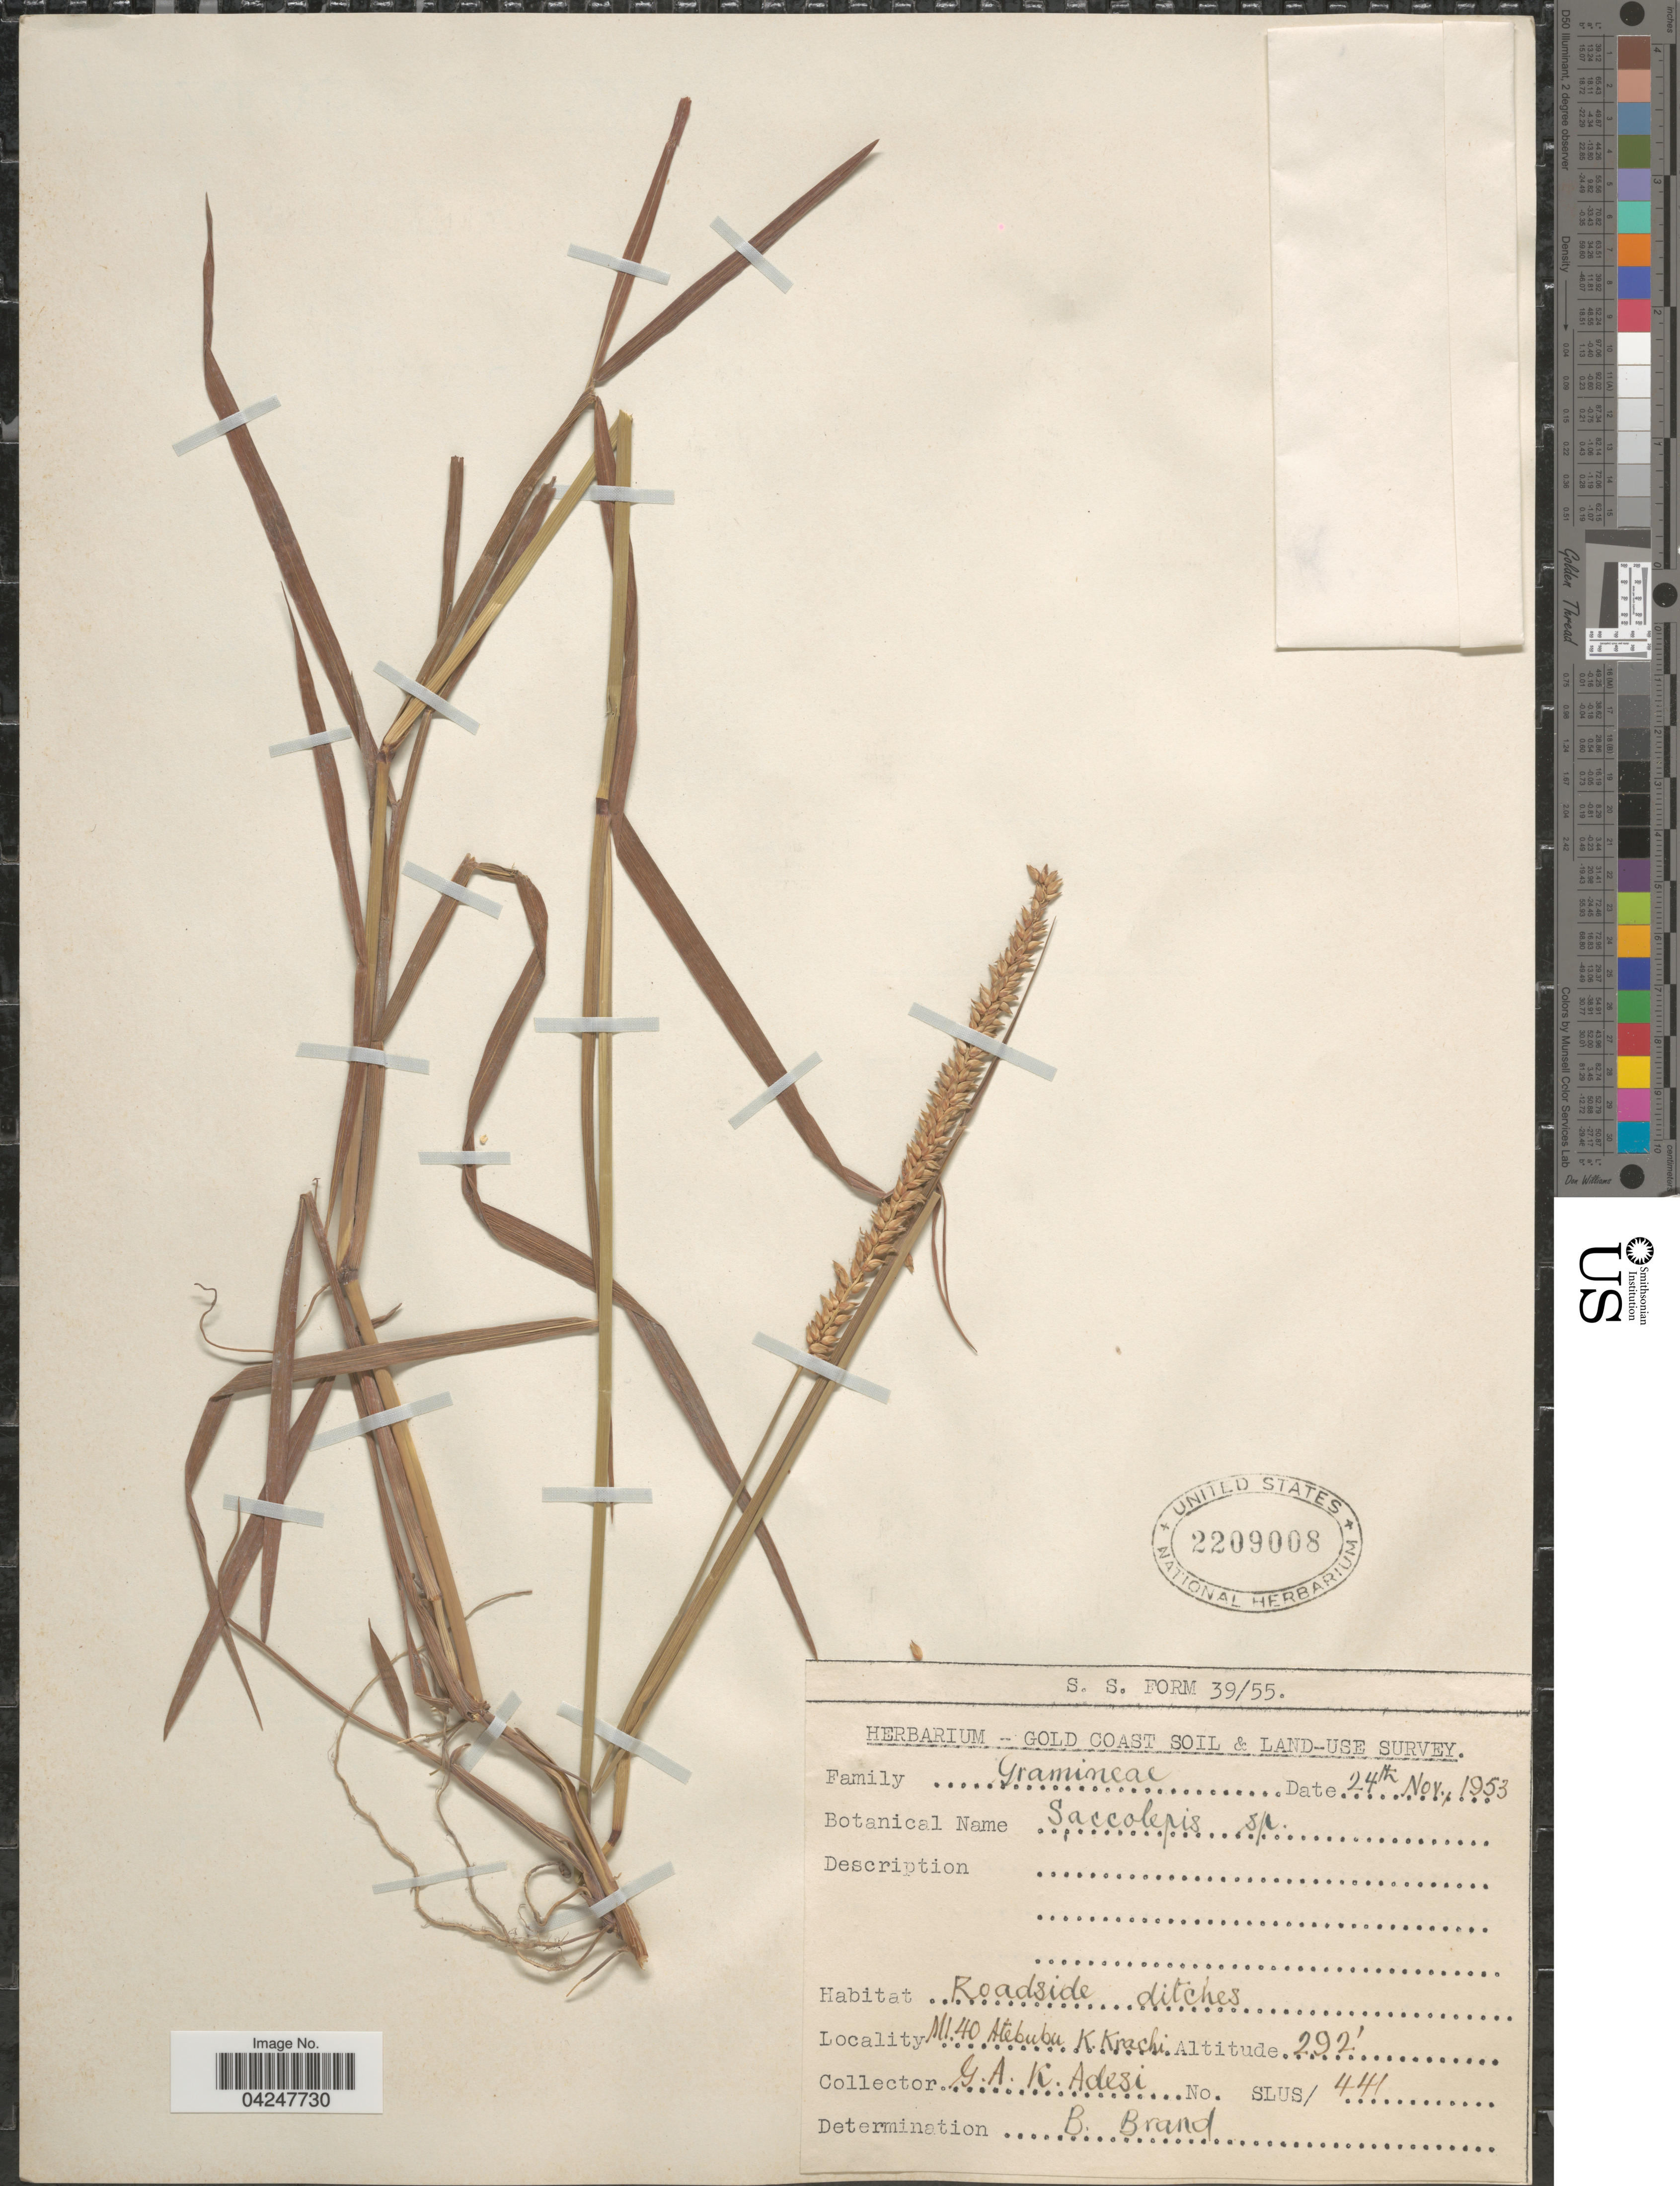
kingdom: Plantae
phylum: Tracheophyta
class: Liliopsida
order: Poales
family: Poaceae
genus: Sacciolepis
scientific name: Sacciolepis sp.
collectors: G. A. K. Adesi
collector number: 441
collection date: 1953-11-24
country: Ghana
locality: Roadside ditches. M140 Atebubu K. Krachi.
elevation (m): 89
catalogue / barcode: US 2209008